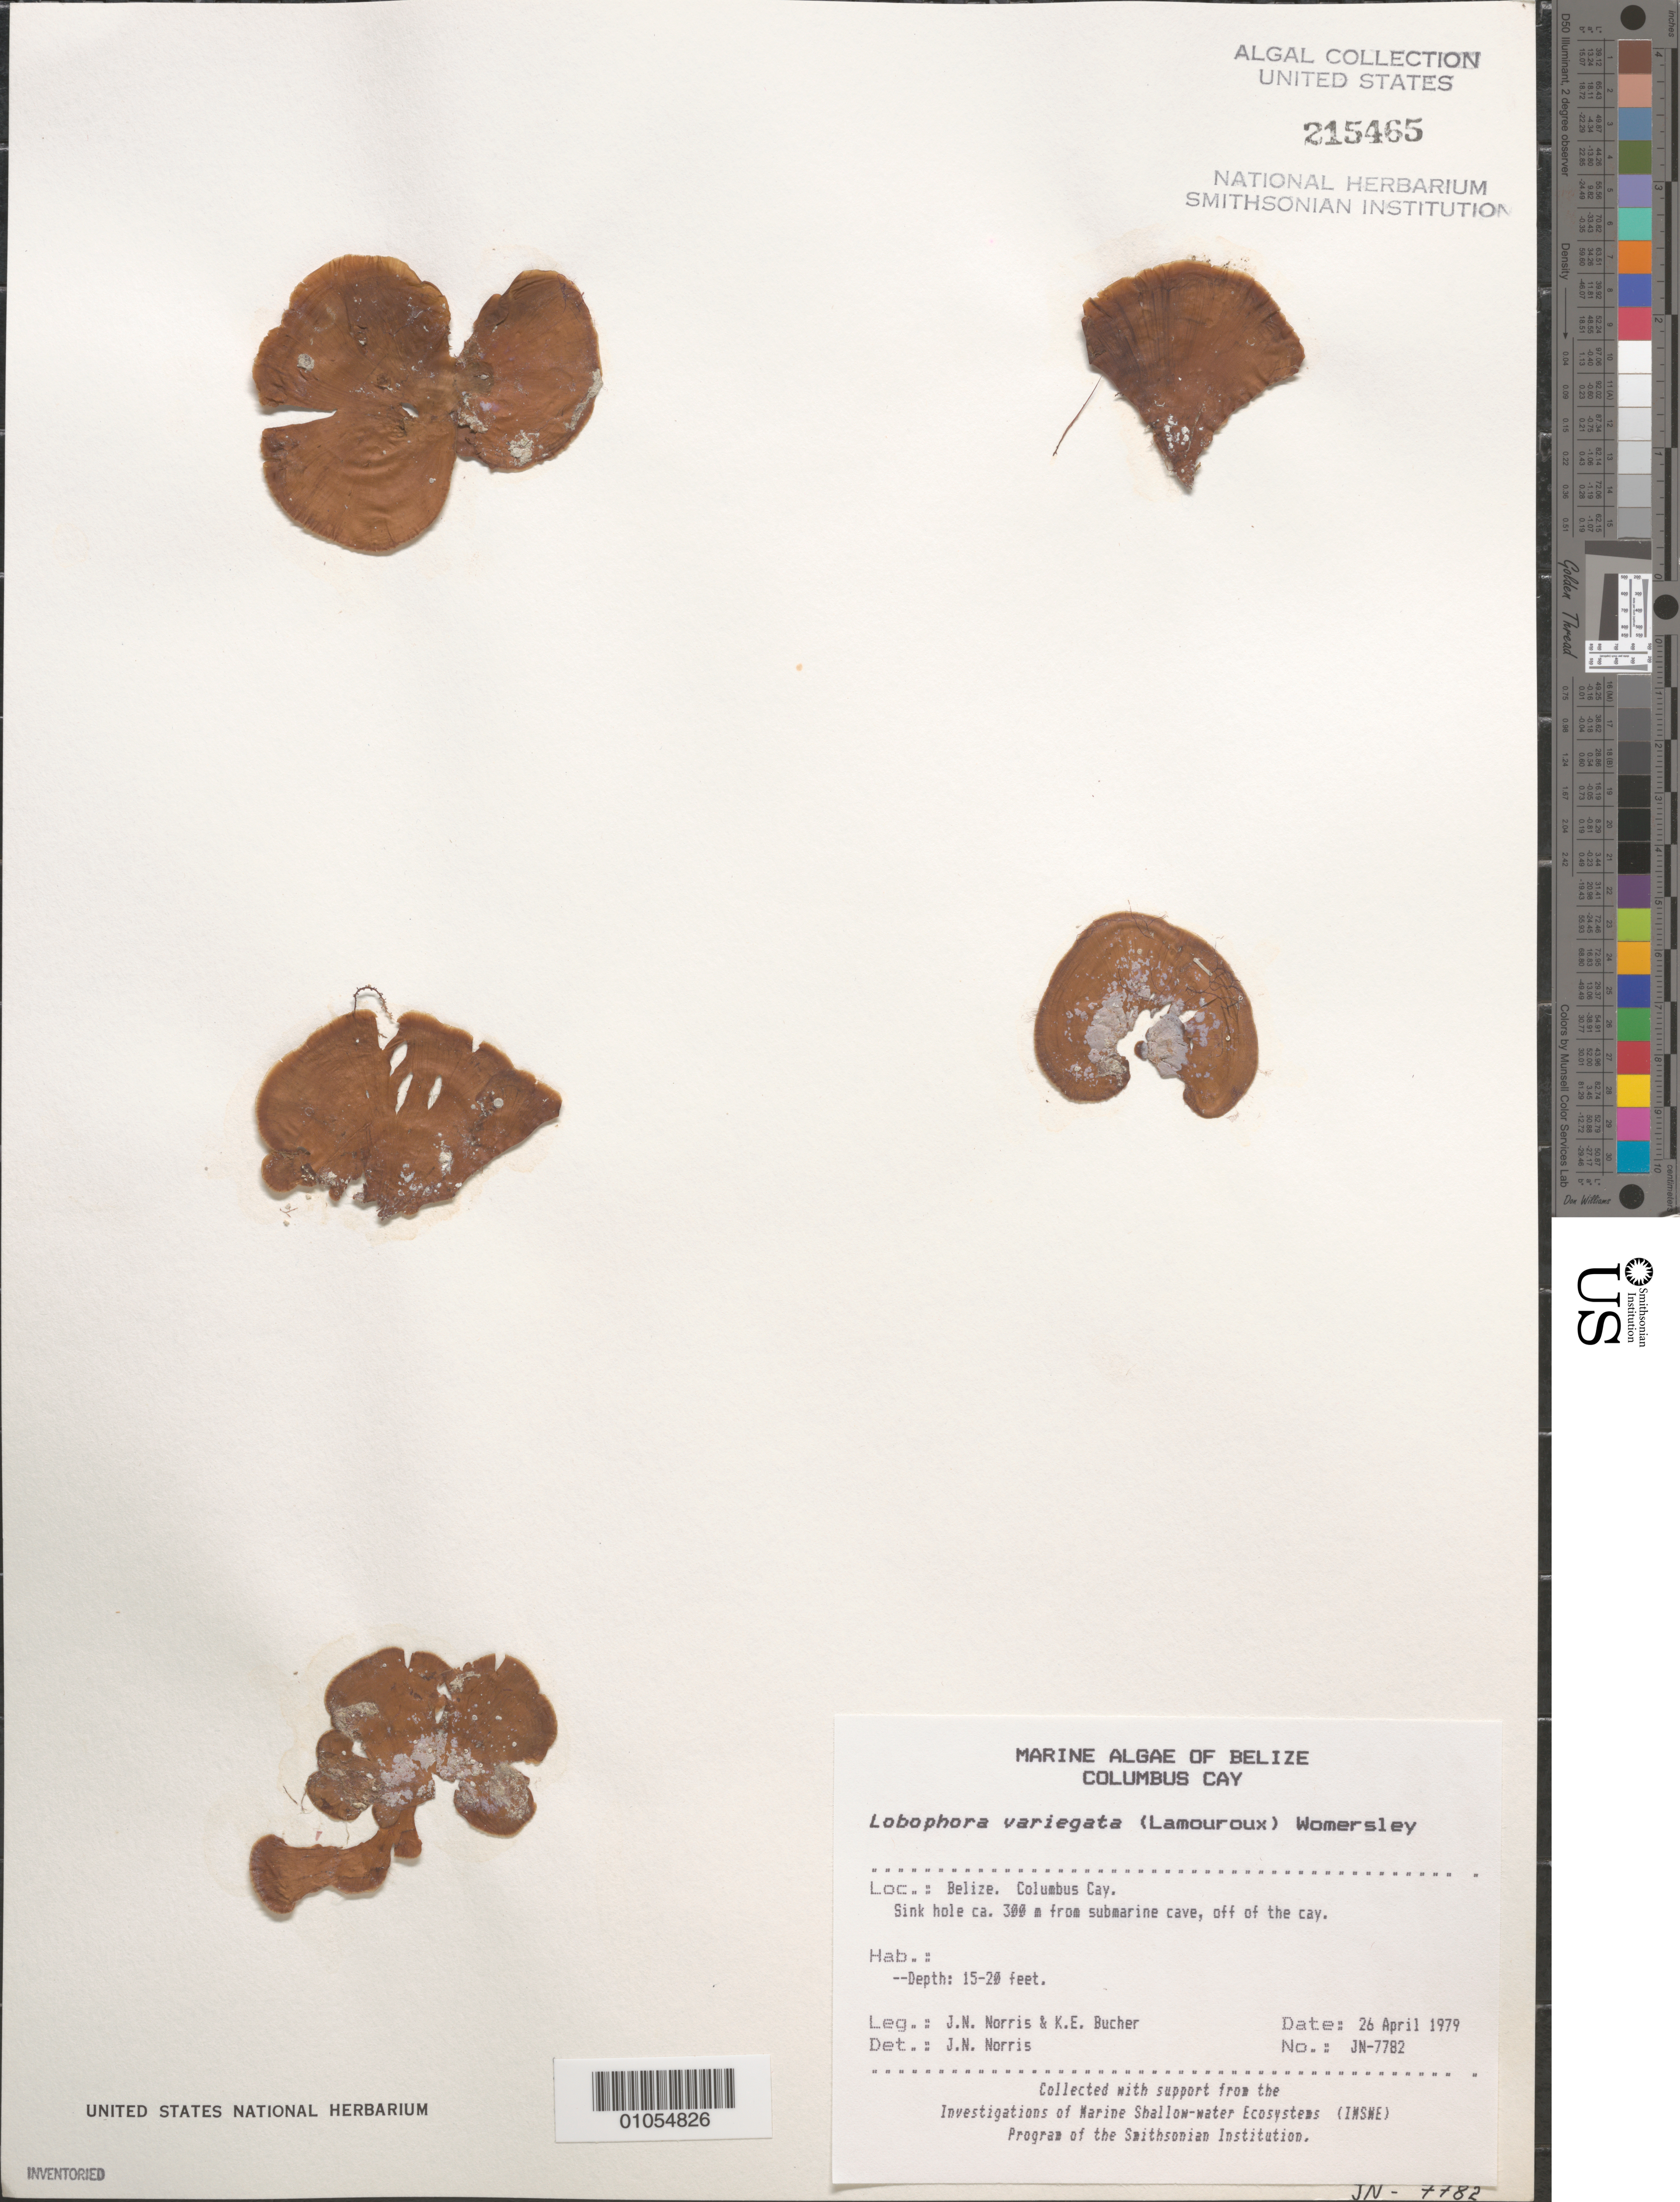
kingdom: Chromista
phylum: Ochrophyta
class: Phaeophyceae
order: Dictyotales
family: Dictyotaceae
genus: Lobophora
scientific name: Lobophora variegata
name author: (J.V.Lamouroux) Womersley & E.C. Oliveira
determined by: Norris, James N.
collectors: J. N. Norris & K. E. Bucher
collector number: JN-7782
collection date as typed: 26 Apr 1979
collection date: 1979-04-26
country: Belize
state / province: Stann Creek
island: Columbus Cay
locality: Sink hole ca. 300 m from submarine cave, off of the cay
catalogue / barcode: US 215465